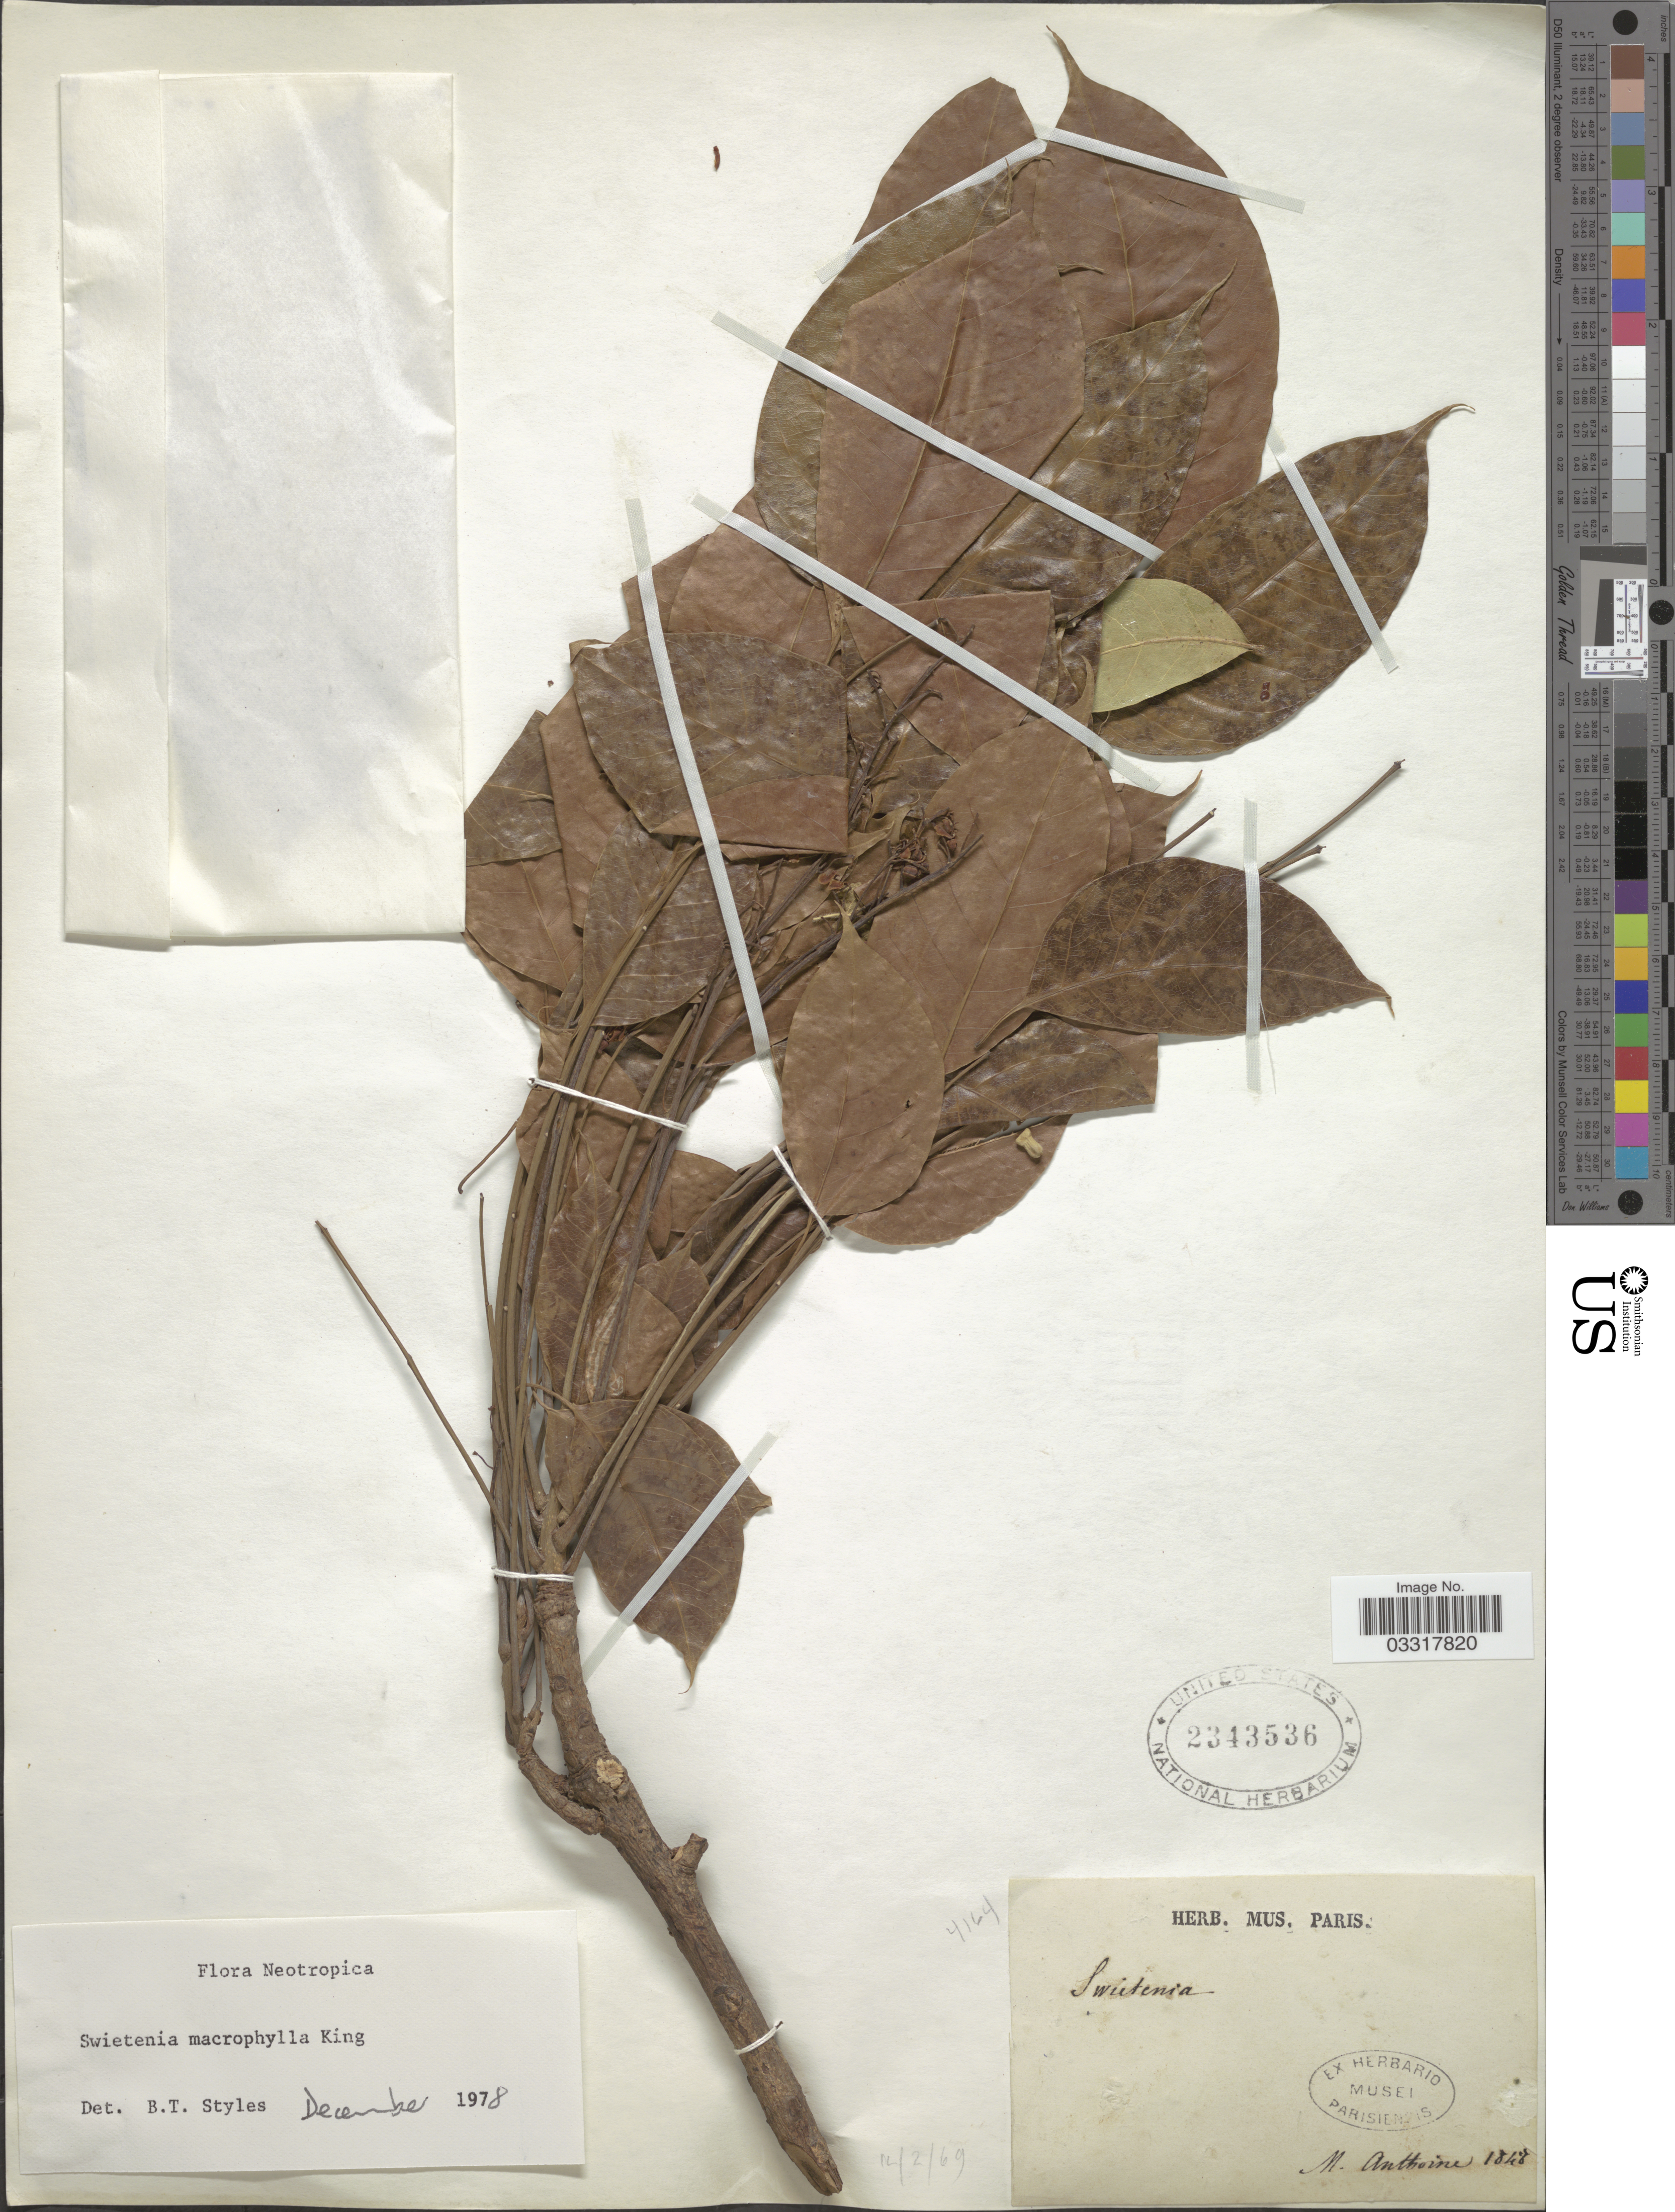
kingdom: Plantae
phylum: Tracheophyta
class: Magnoliopsida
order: Sapindales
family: Meliaceae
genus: Swietenia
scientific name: Swietenia macrophylla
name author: King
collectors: M. Anthoine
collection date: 1846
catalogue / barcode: US 2343536